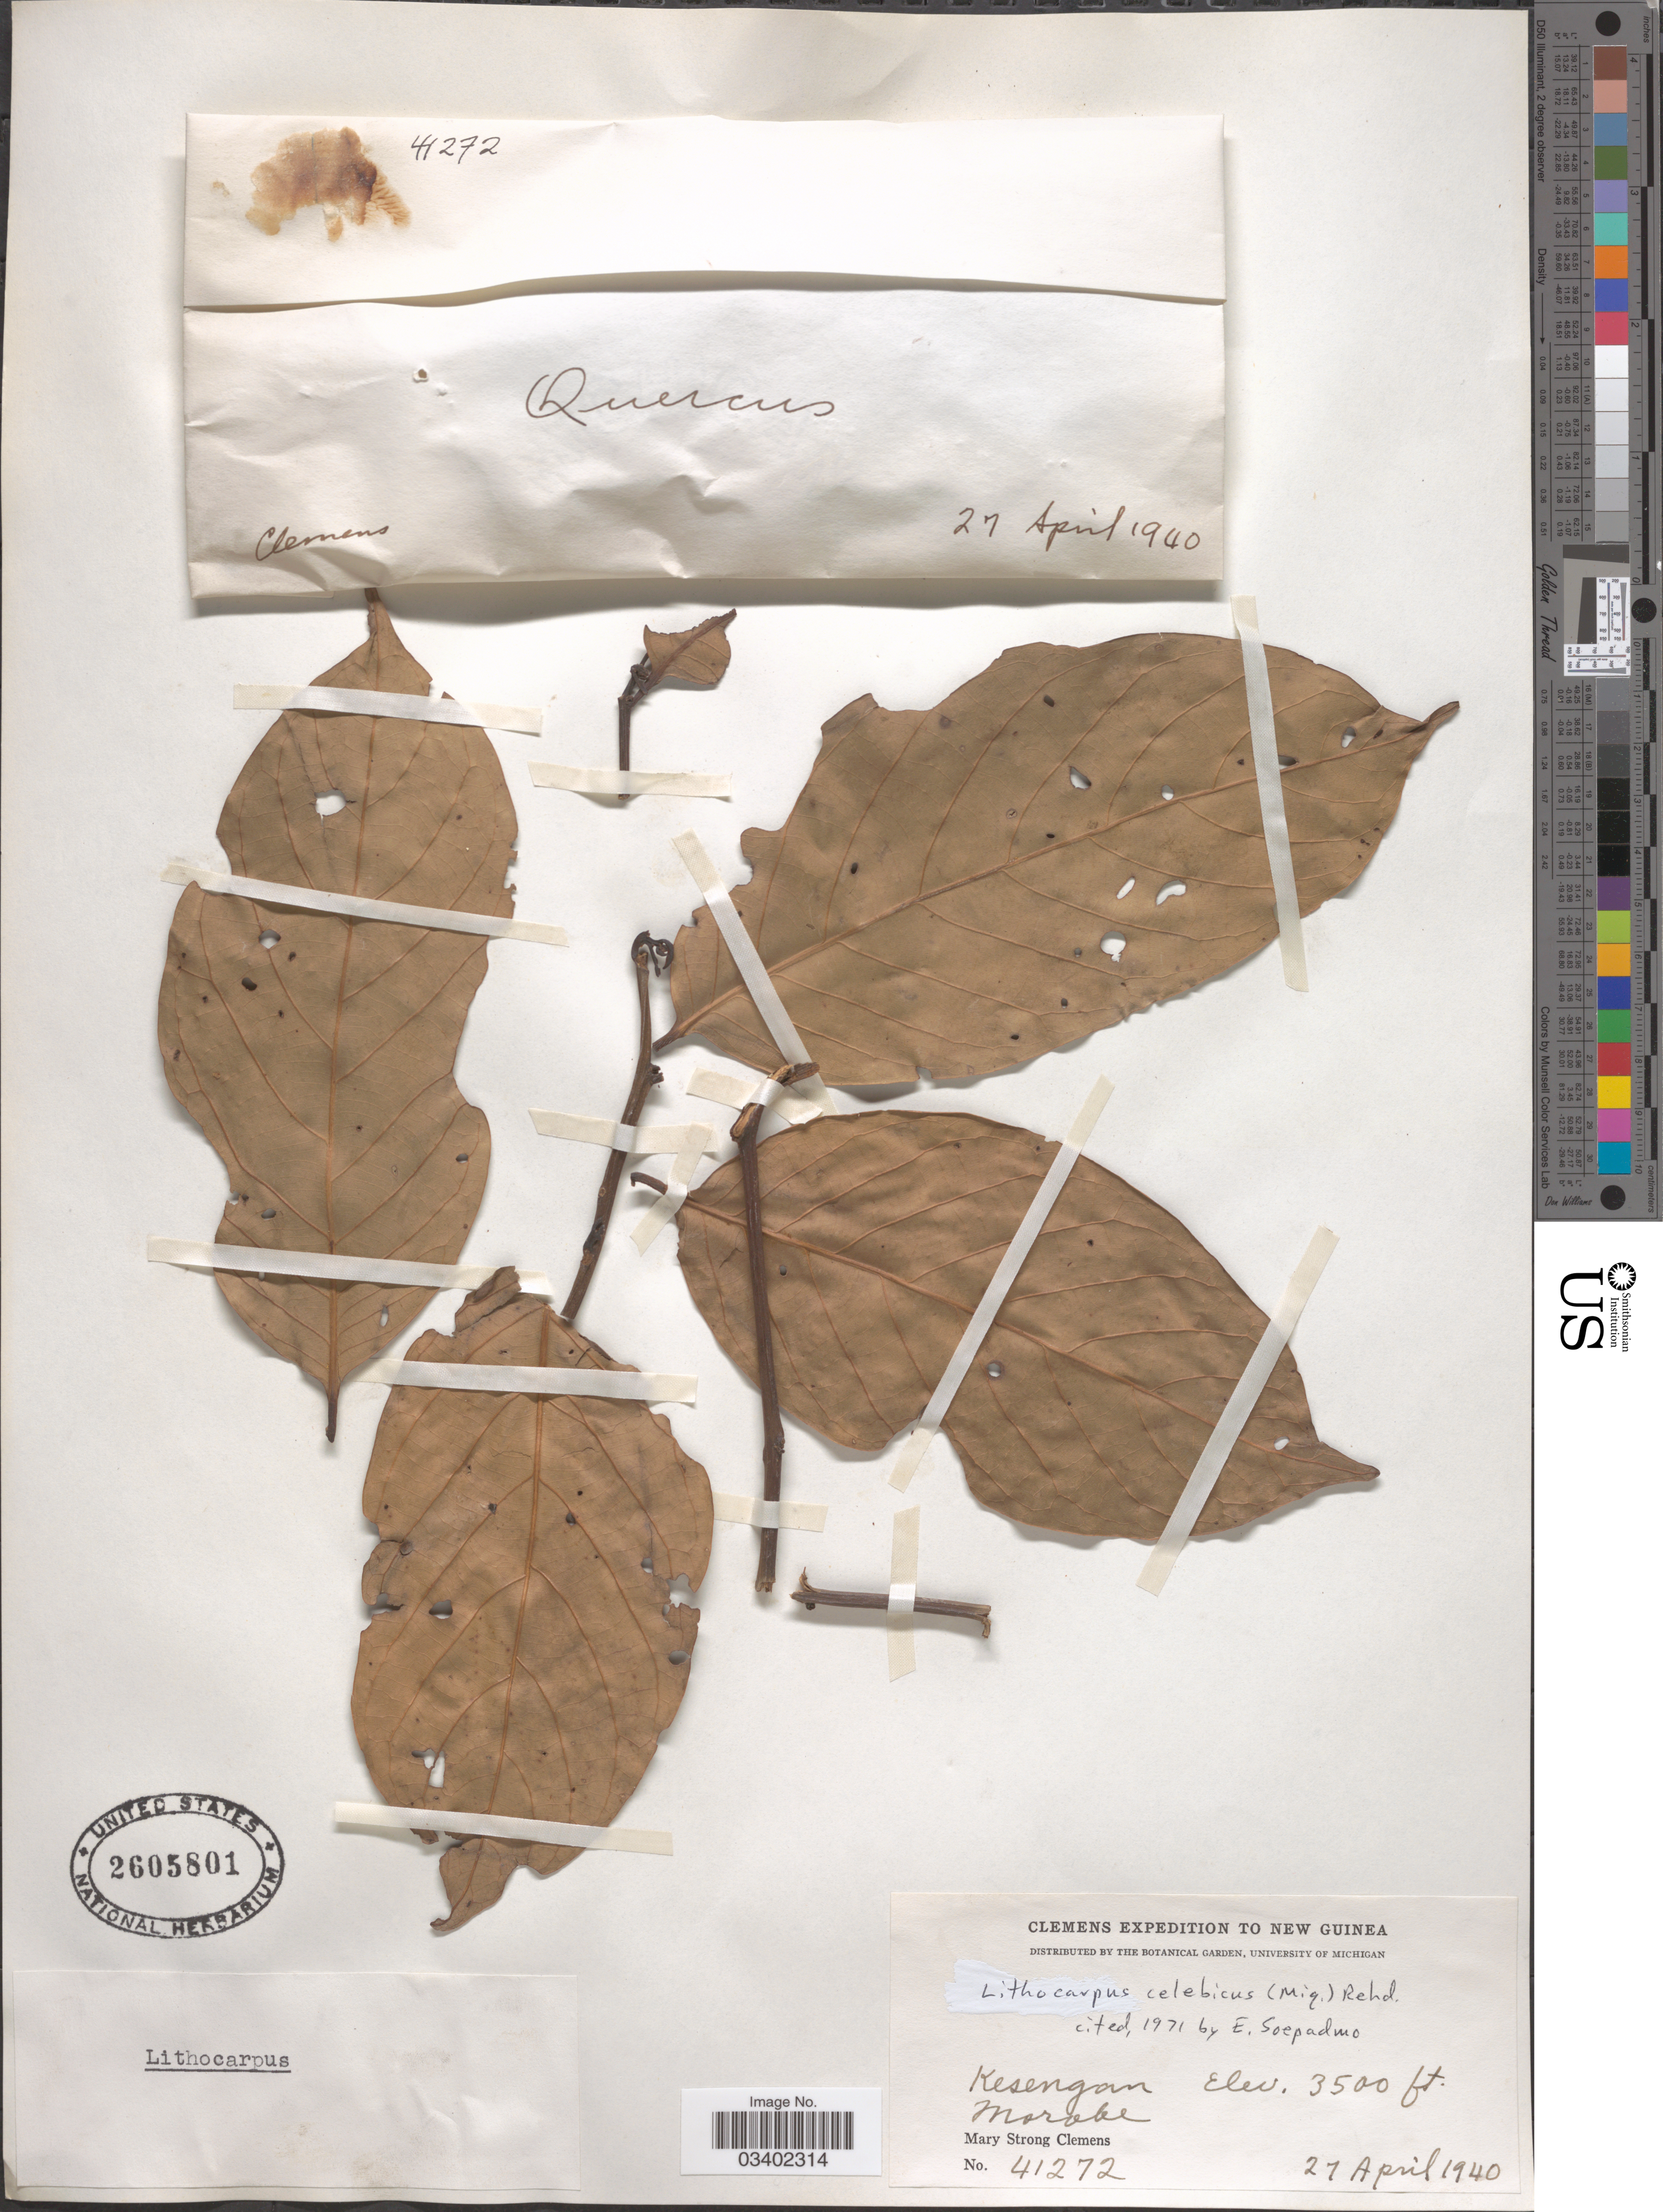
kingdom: Plantae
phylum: Tracheophyta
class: Magnoliopsida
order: Fagales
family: Fagaceae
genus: Lithocarpus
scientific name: Lithocarpus celebicus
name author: (Miq.) Rehder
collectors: M. S. Clemens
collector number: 41272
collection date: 1940-04-27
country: Papua New Guinea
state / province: Morobe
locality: New Guinea. Kesengan.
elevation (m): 1067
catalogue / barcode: US 2605801